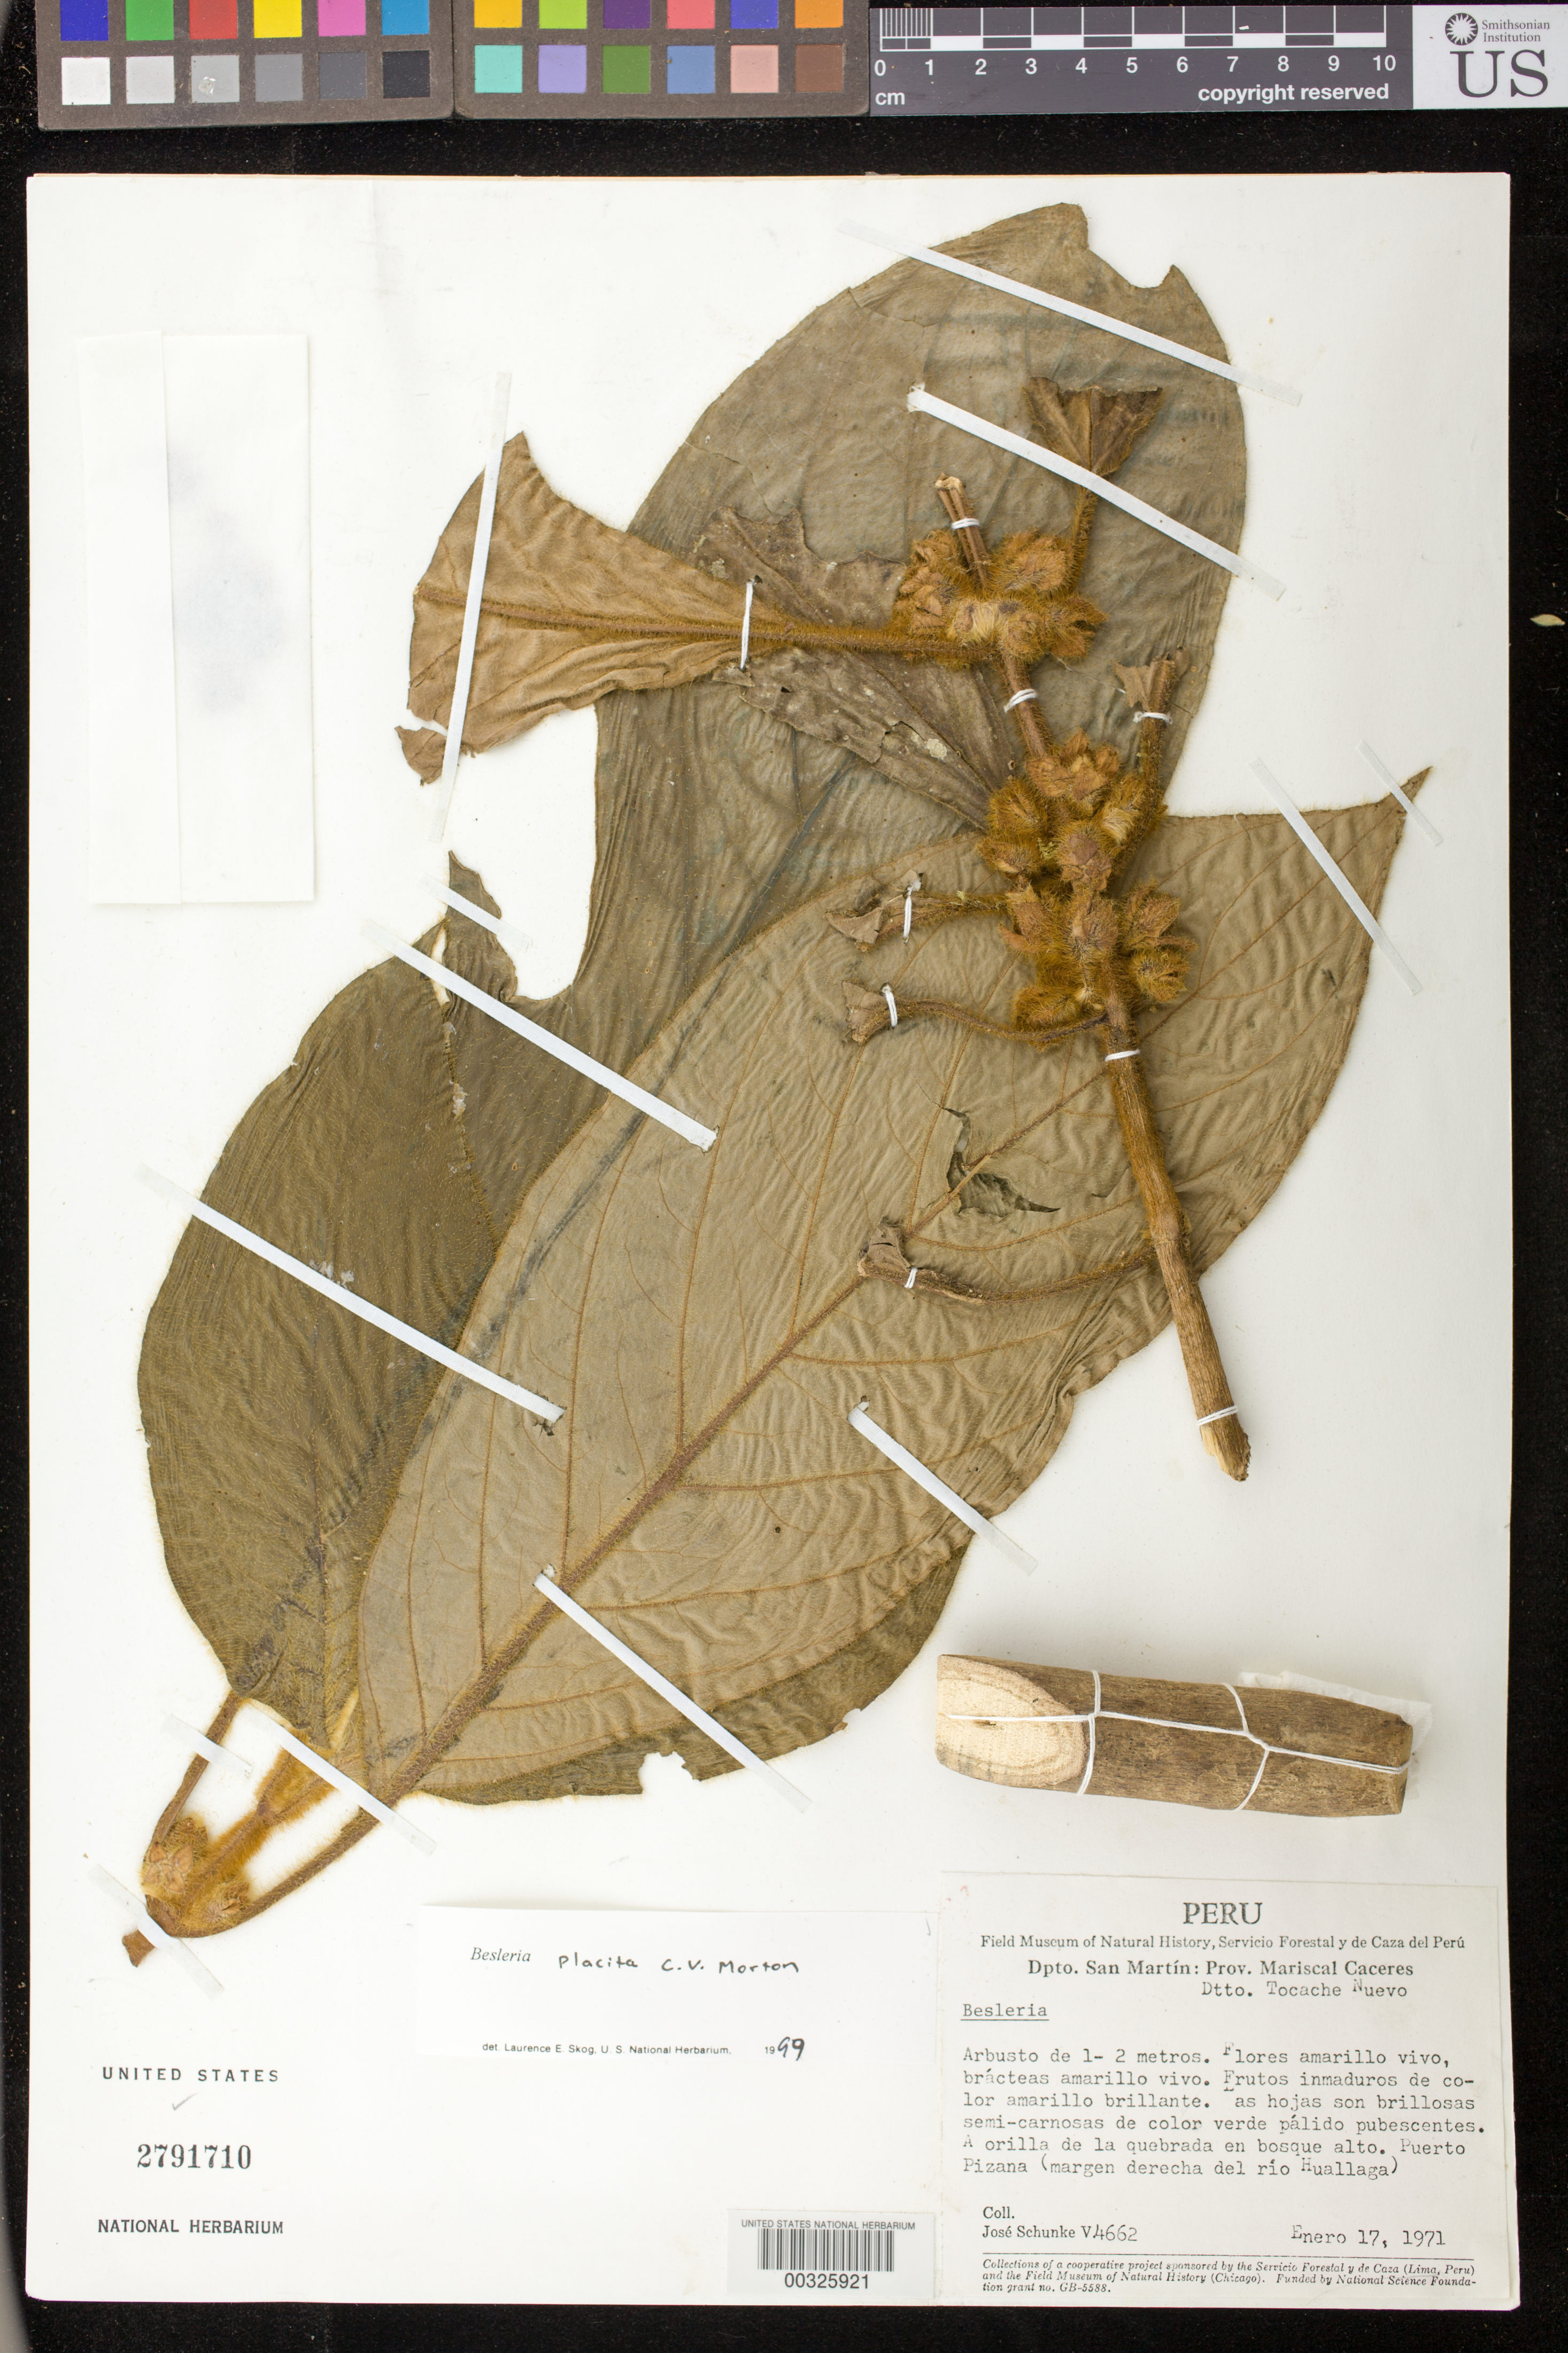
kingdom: Plantae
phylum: Tracheophyta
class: Magnoliopsida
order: Lamiales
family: Gesneriaceae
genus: Besleria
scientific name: Besleria placita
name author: C.V. Morton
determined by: Skog, Laurence E.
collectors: J. Schunke Vigo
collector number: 4662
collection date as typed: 17 Jan 1971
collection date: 1971-01-17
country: Peru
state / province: San Martín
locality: Prov. Mariscal Cáceres, Dtto. Tocache Nuevo; Puerto Pizana (margen derecha del río Huallaga)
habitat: A orilla de la quebrada en bosque alto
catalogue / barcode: US 2791710